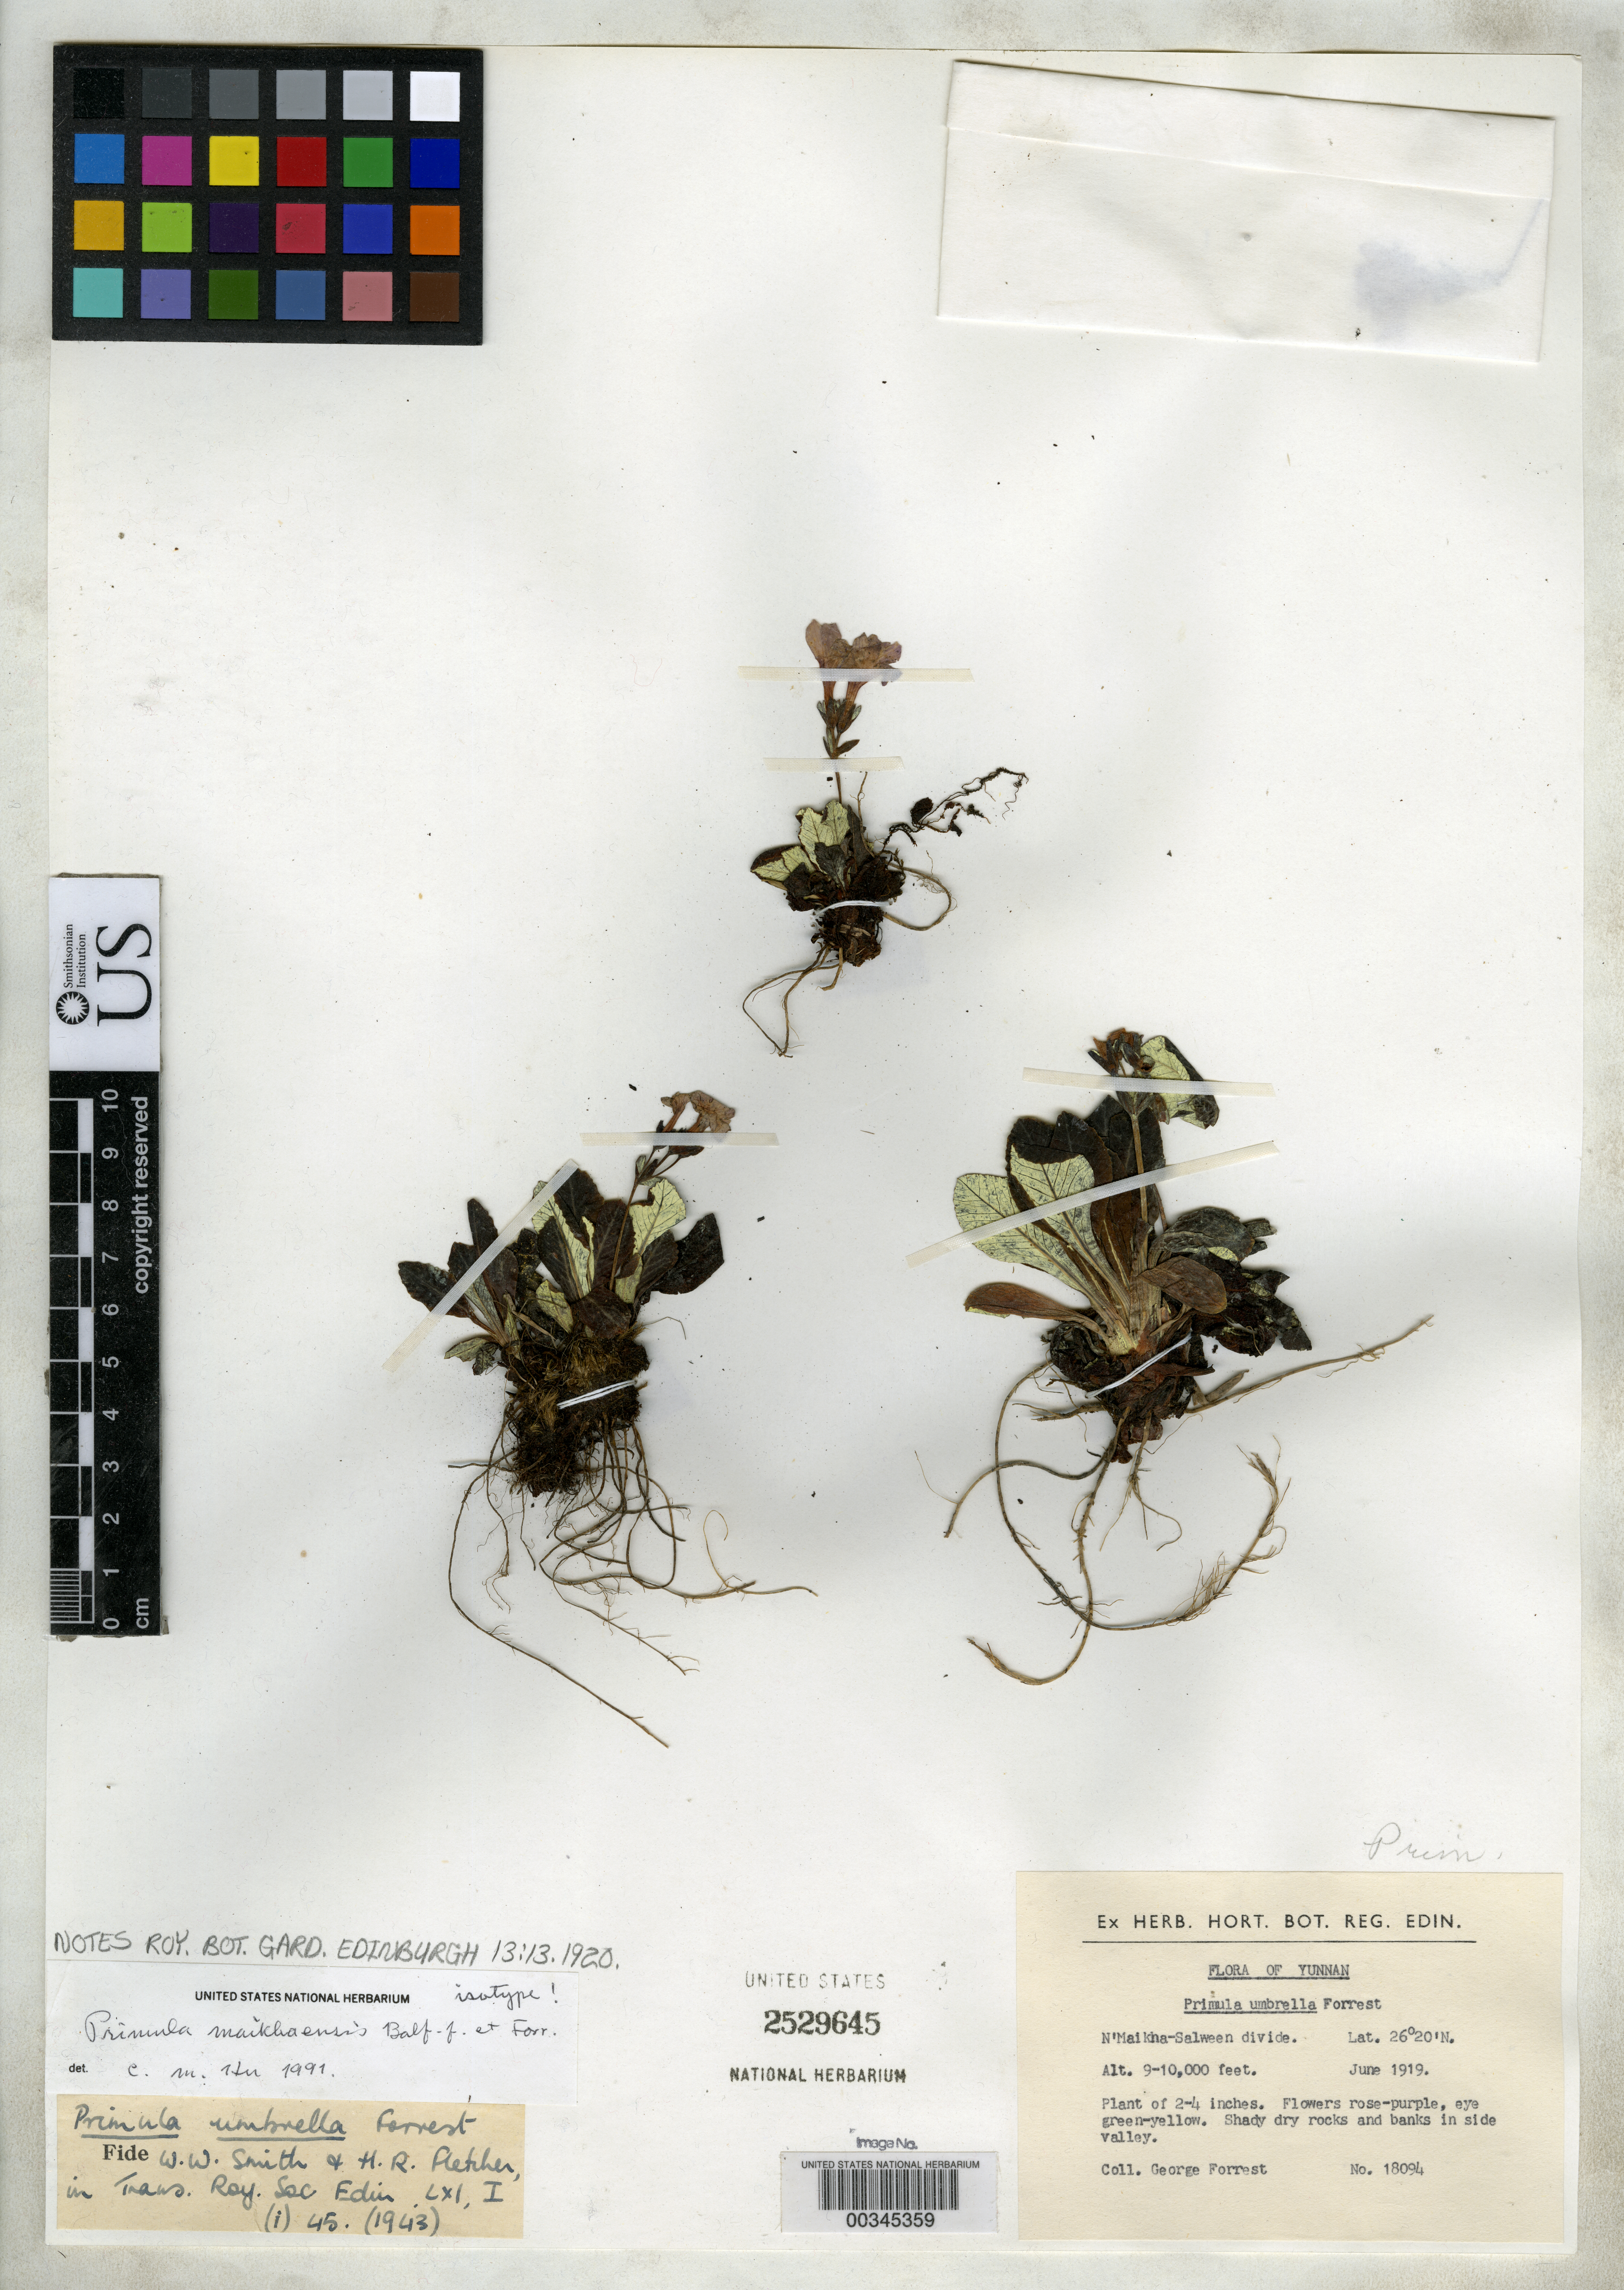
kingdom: Plantae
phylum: Tracheophyta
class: Magnoliopsida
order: Ericales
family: Primulaceae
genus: Primula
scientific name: Primula maikhaensis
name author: Balf. f. & Forrest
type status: Isotype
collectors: G. Forrest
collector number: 18094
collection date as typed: Jun 1919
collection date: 1919-06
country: China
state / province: Yunnan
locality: N'maikha - Salween divide.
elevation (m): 2743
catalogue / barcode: US 2529645